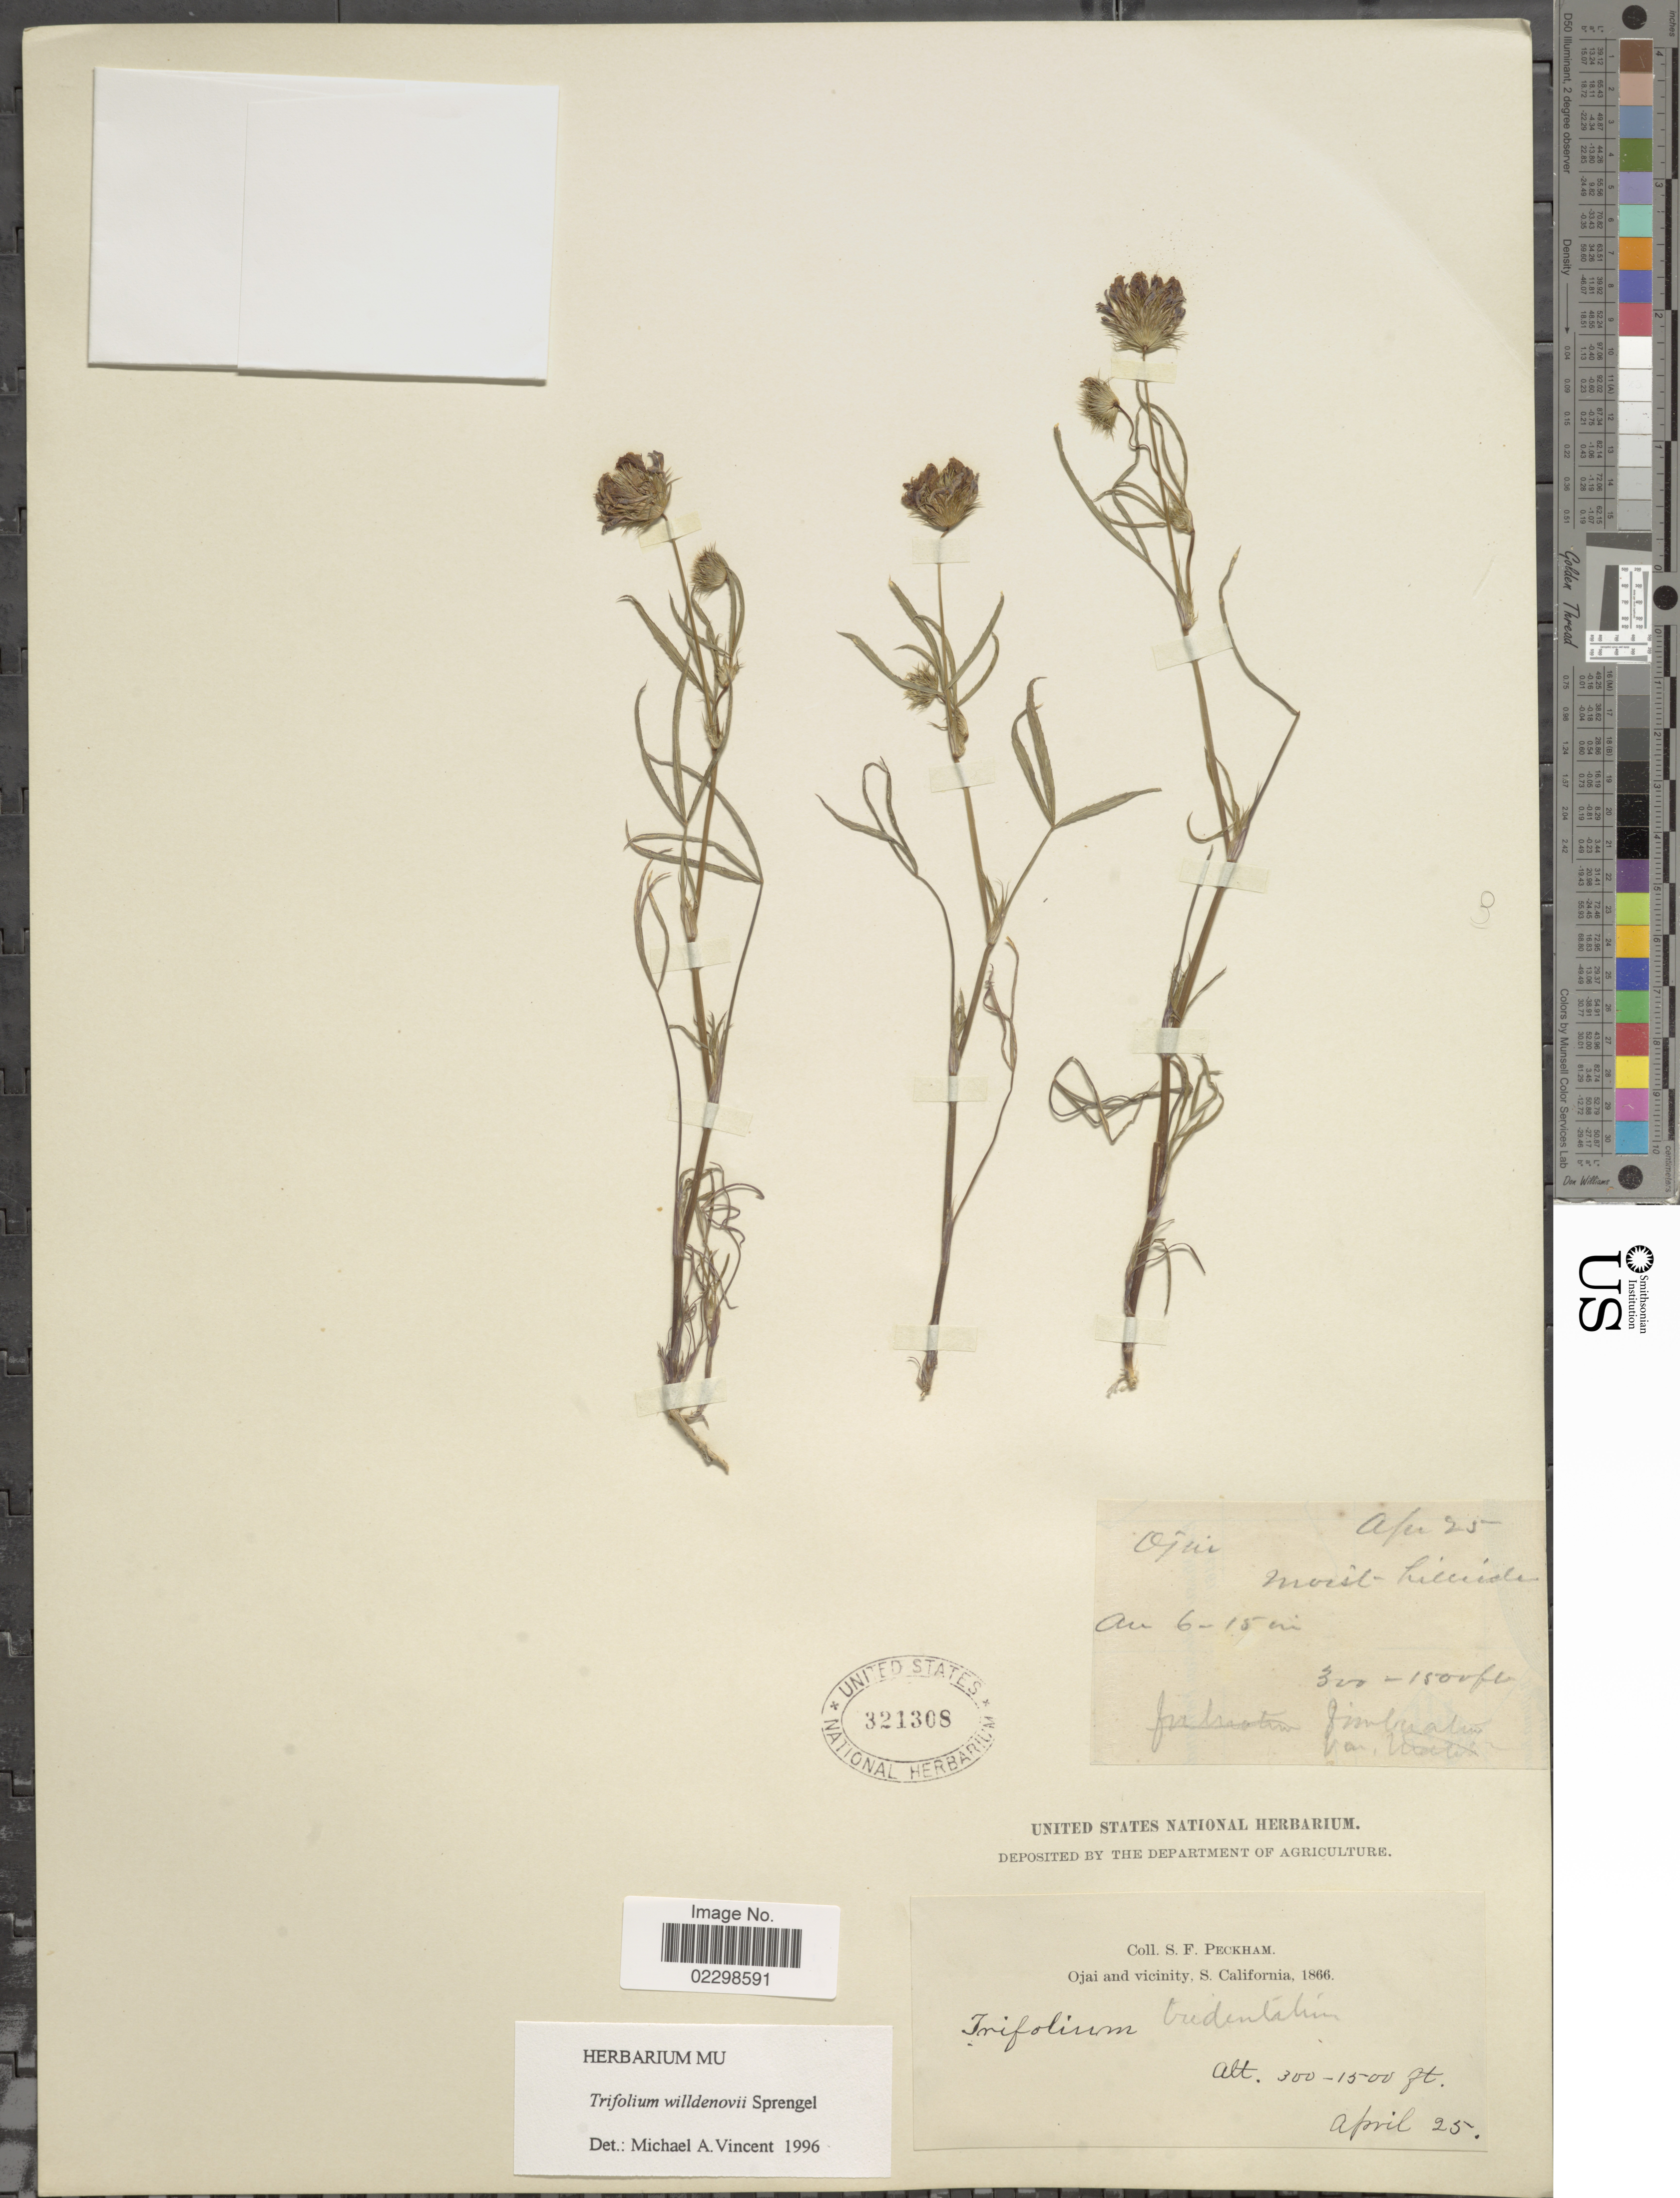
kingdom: Plantae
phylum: Tracheophyta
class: Magnoliopsida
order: Fabales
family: Fabaceae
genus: Trifolium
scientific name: Trifolium willdenovii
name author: Spreng.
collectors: S. Peckham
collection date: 1866-04-25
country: United States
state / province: California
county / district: Ventura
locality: Ojai and Vicinity, S. California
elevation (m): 91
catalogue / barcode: US 321308